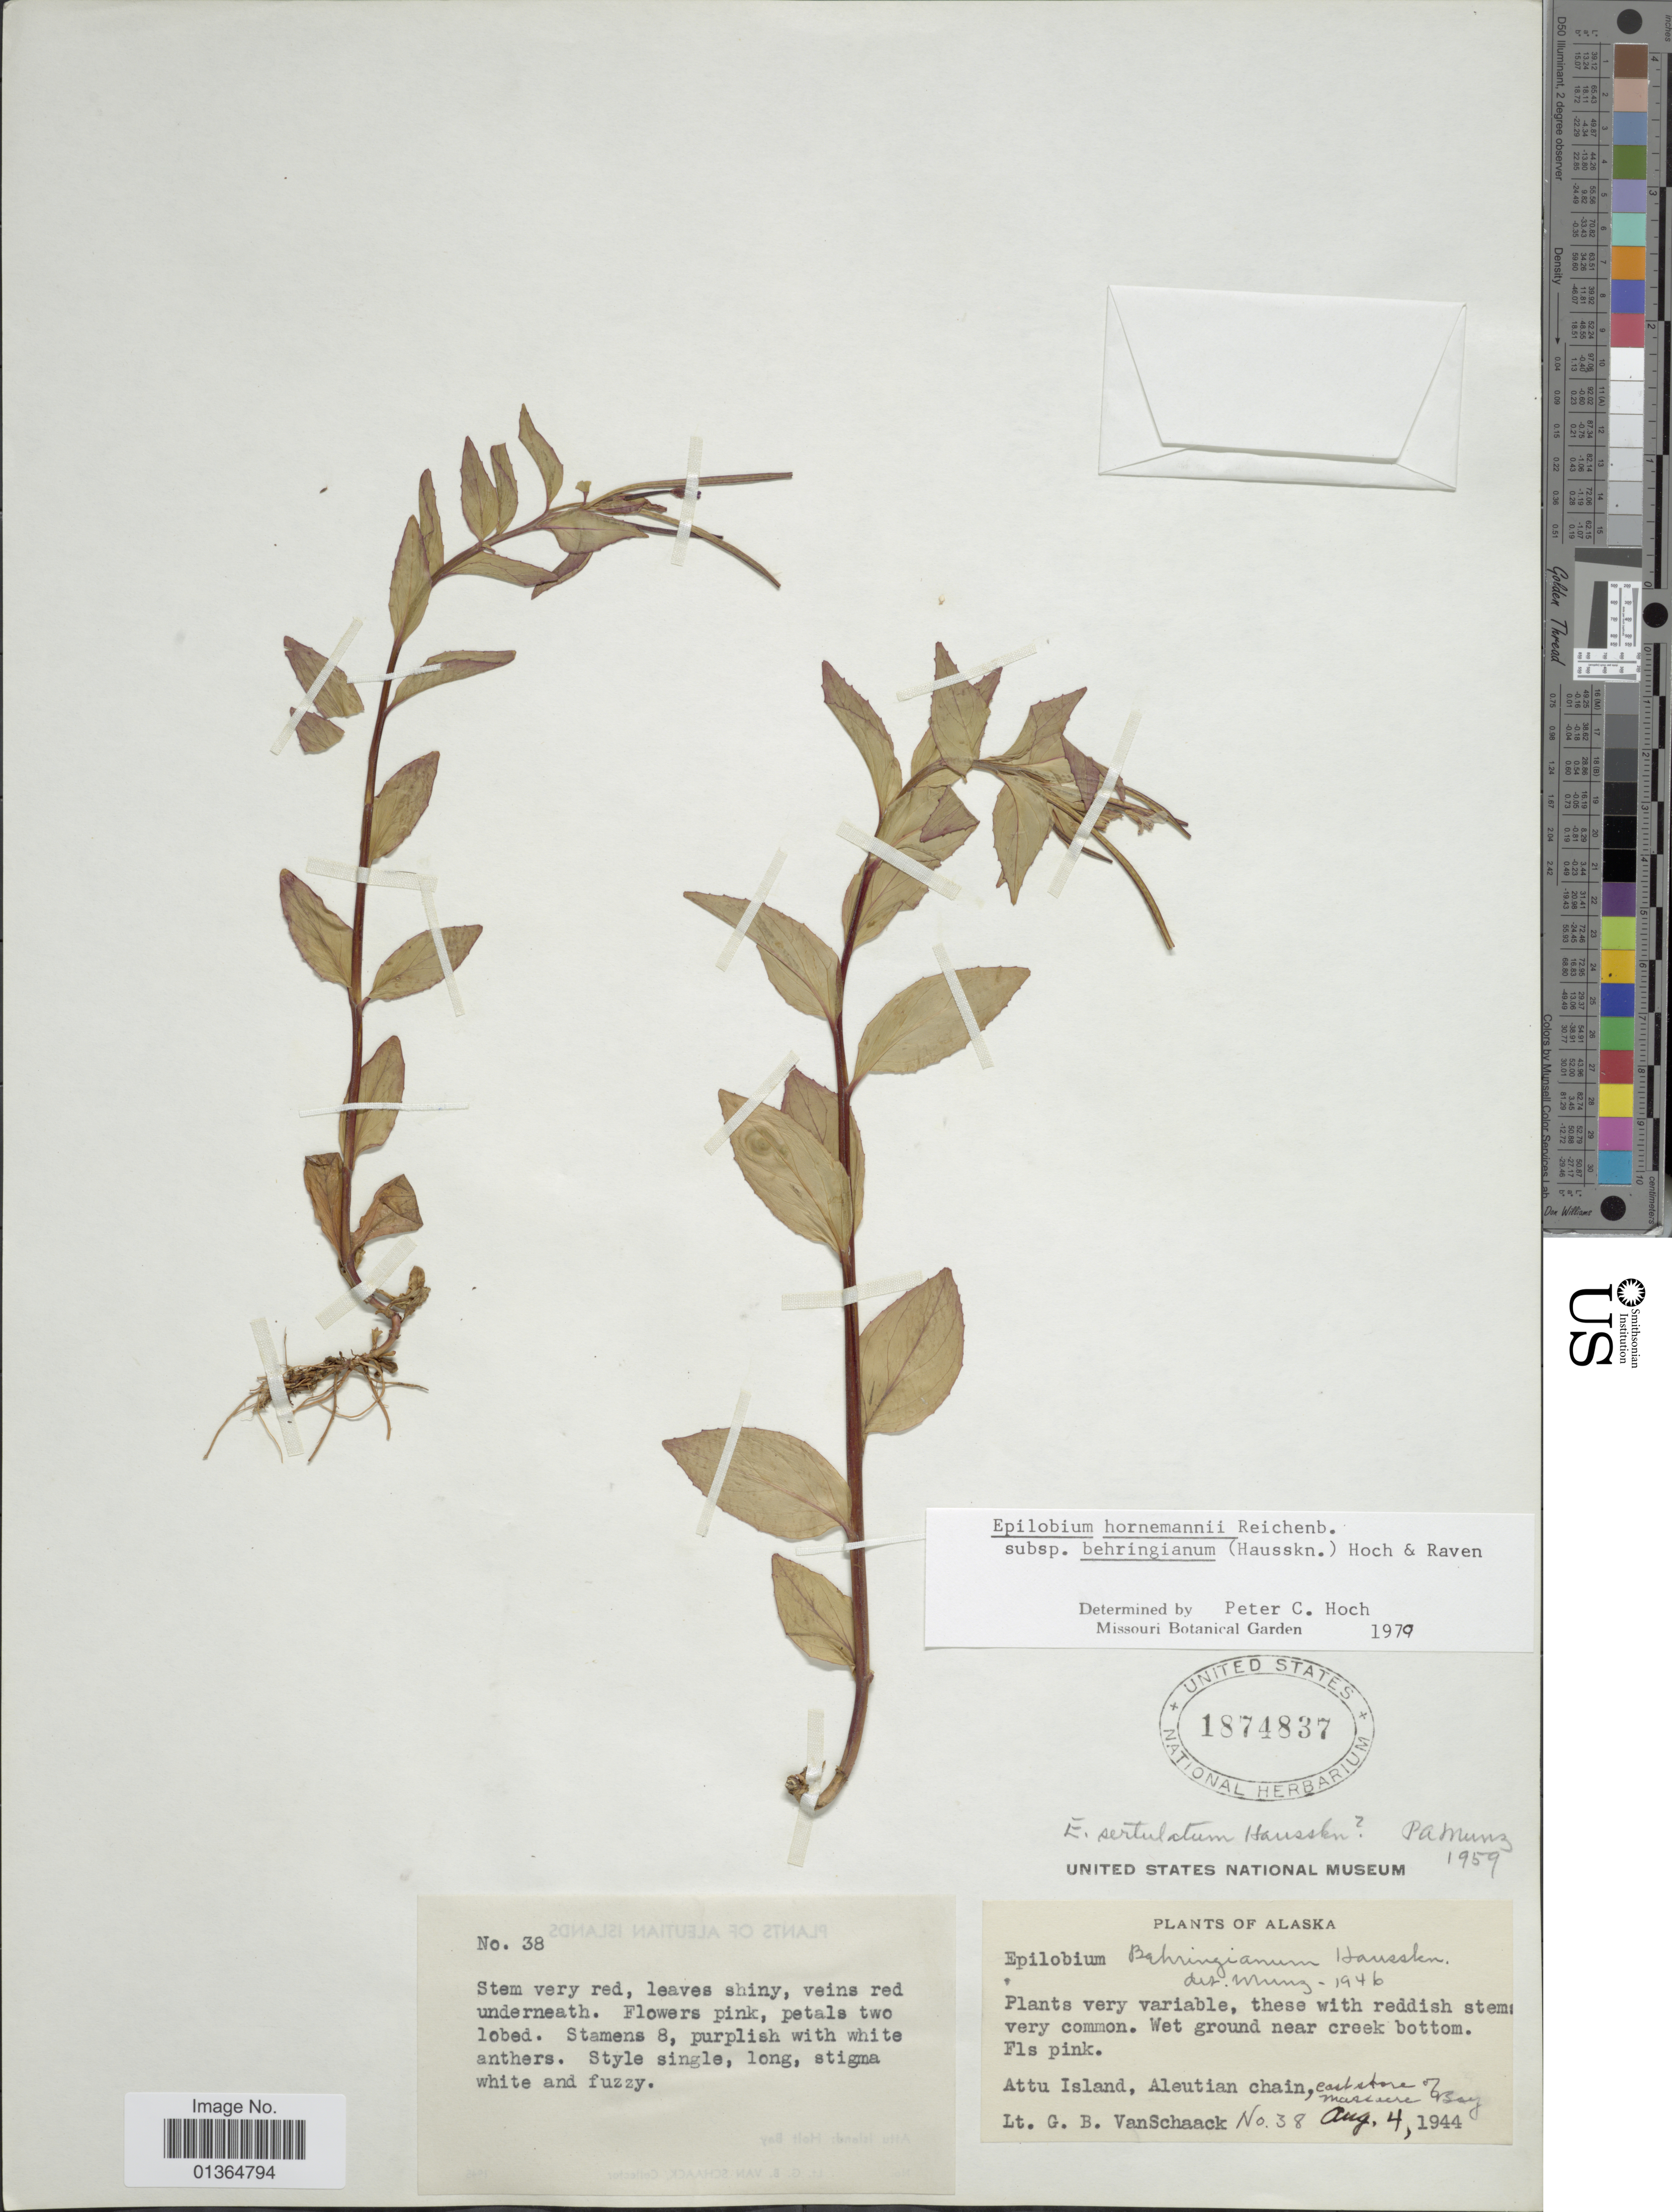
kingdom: Plantae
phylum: Tracheophyta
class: Magnoliopsida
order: Myrtales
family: Onagraceae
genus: Epilobium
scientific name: Epilobium hornemannii subsp. behringianum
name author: (Hausskn.) Hoch & P.H. Raven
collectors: G. Van Schaack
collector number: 38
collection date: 1944-08-04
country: United States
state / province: Alaska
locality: Attu Island, Aleutian chain, east shore of Massacre Bay.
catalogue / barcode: US 1874837